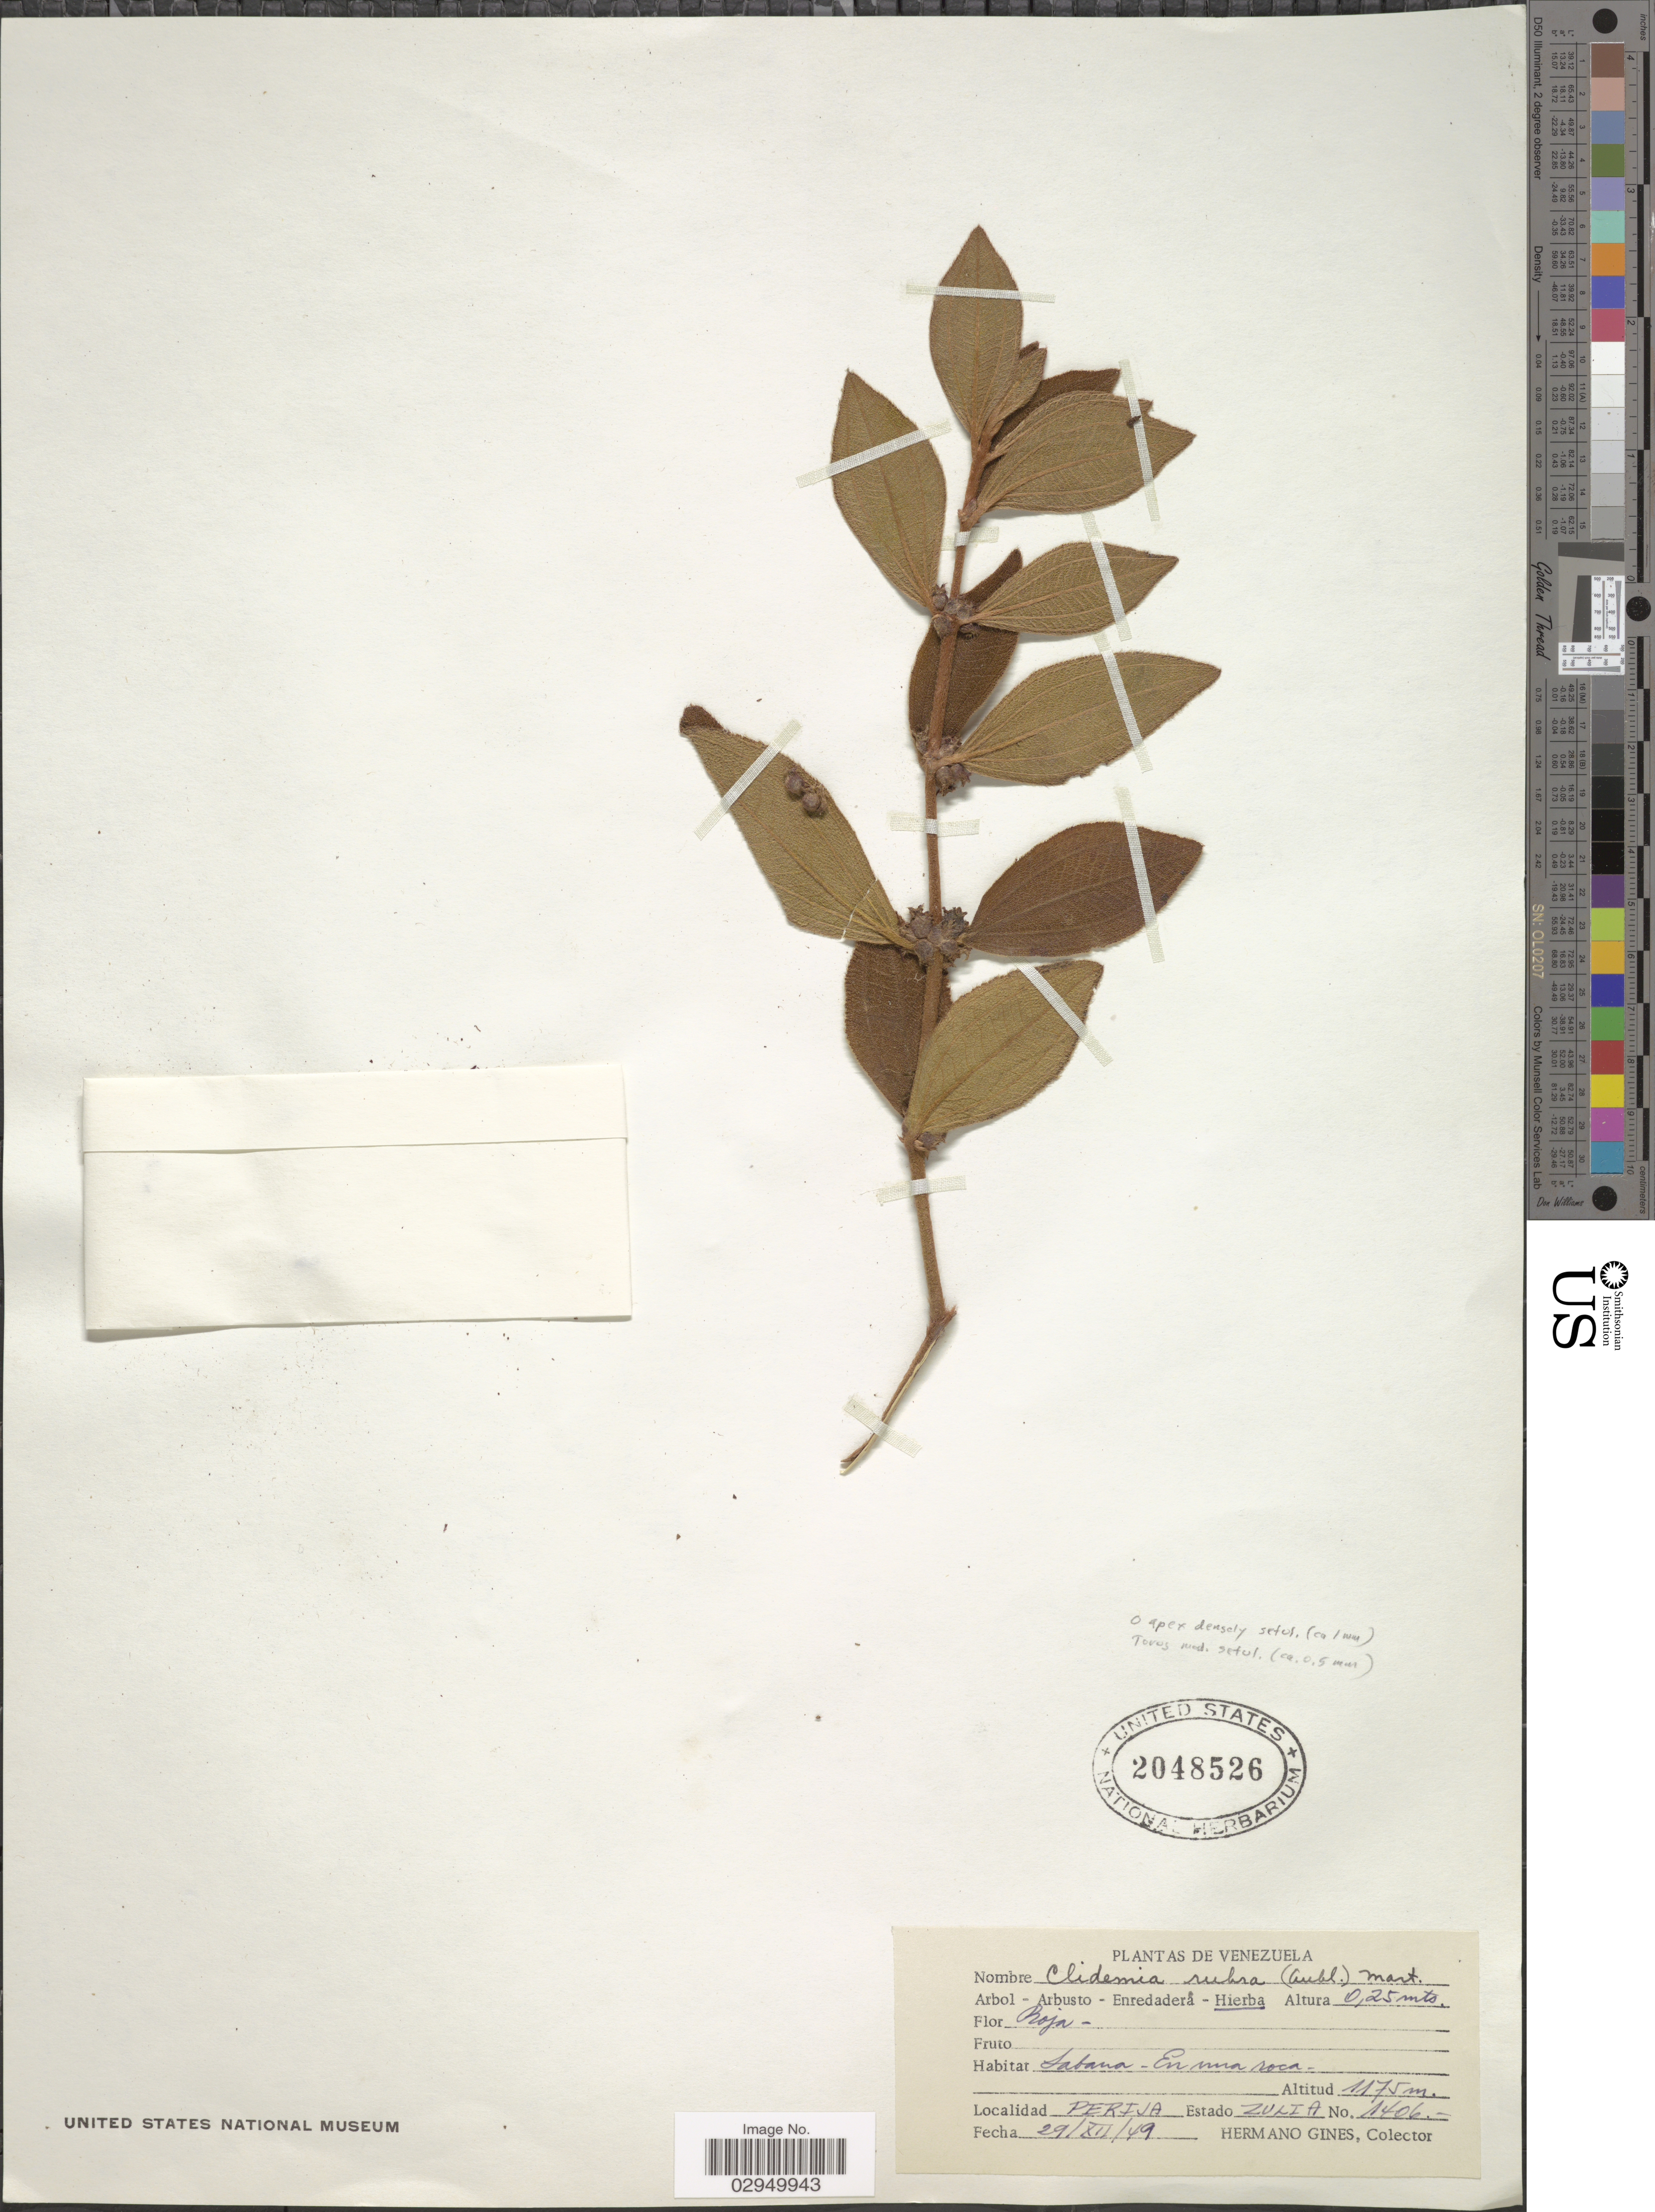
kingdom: Plantae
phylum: Tracheophyta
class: Magnoliopsida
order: Myrtales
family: Melastomataceae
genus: Clidemia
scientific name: Clidemia rubra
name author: (Aubl.) Mart.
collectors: Bro. Gines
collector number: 1406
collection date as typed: Transcribed d/m/y: 29/12/49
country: Venezuela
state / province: Zulia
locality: Perija.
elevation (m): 1175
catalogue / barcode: US 2048526